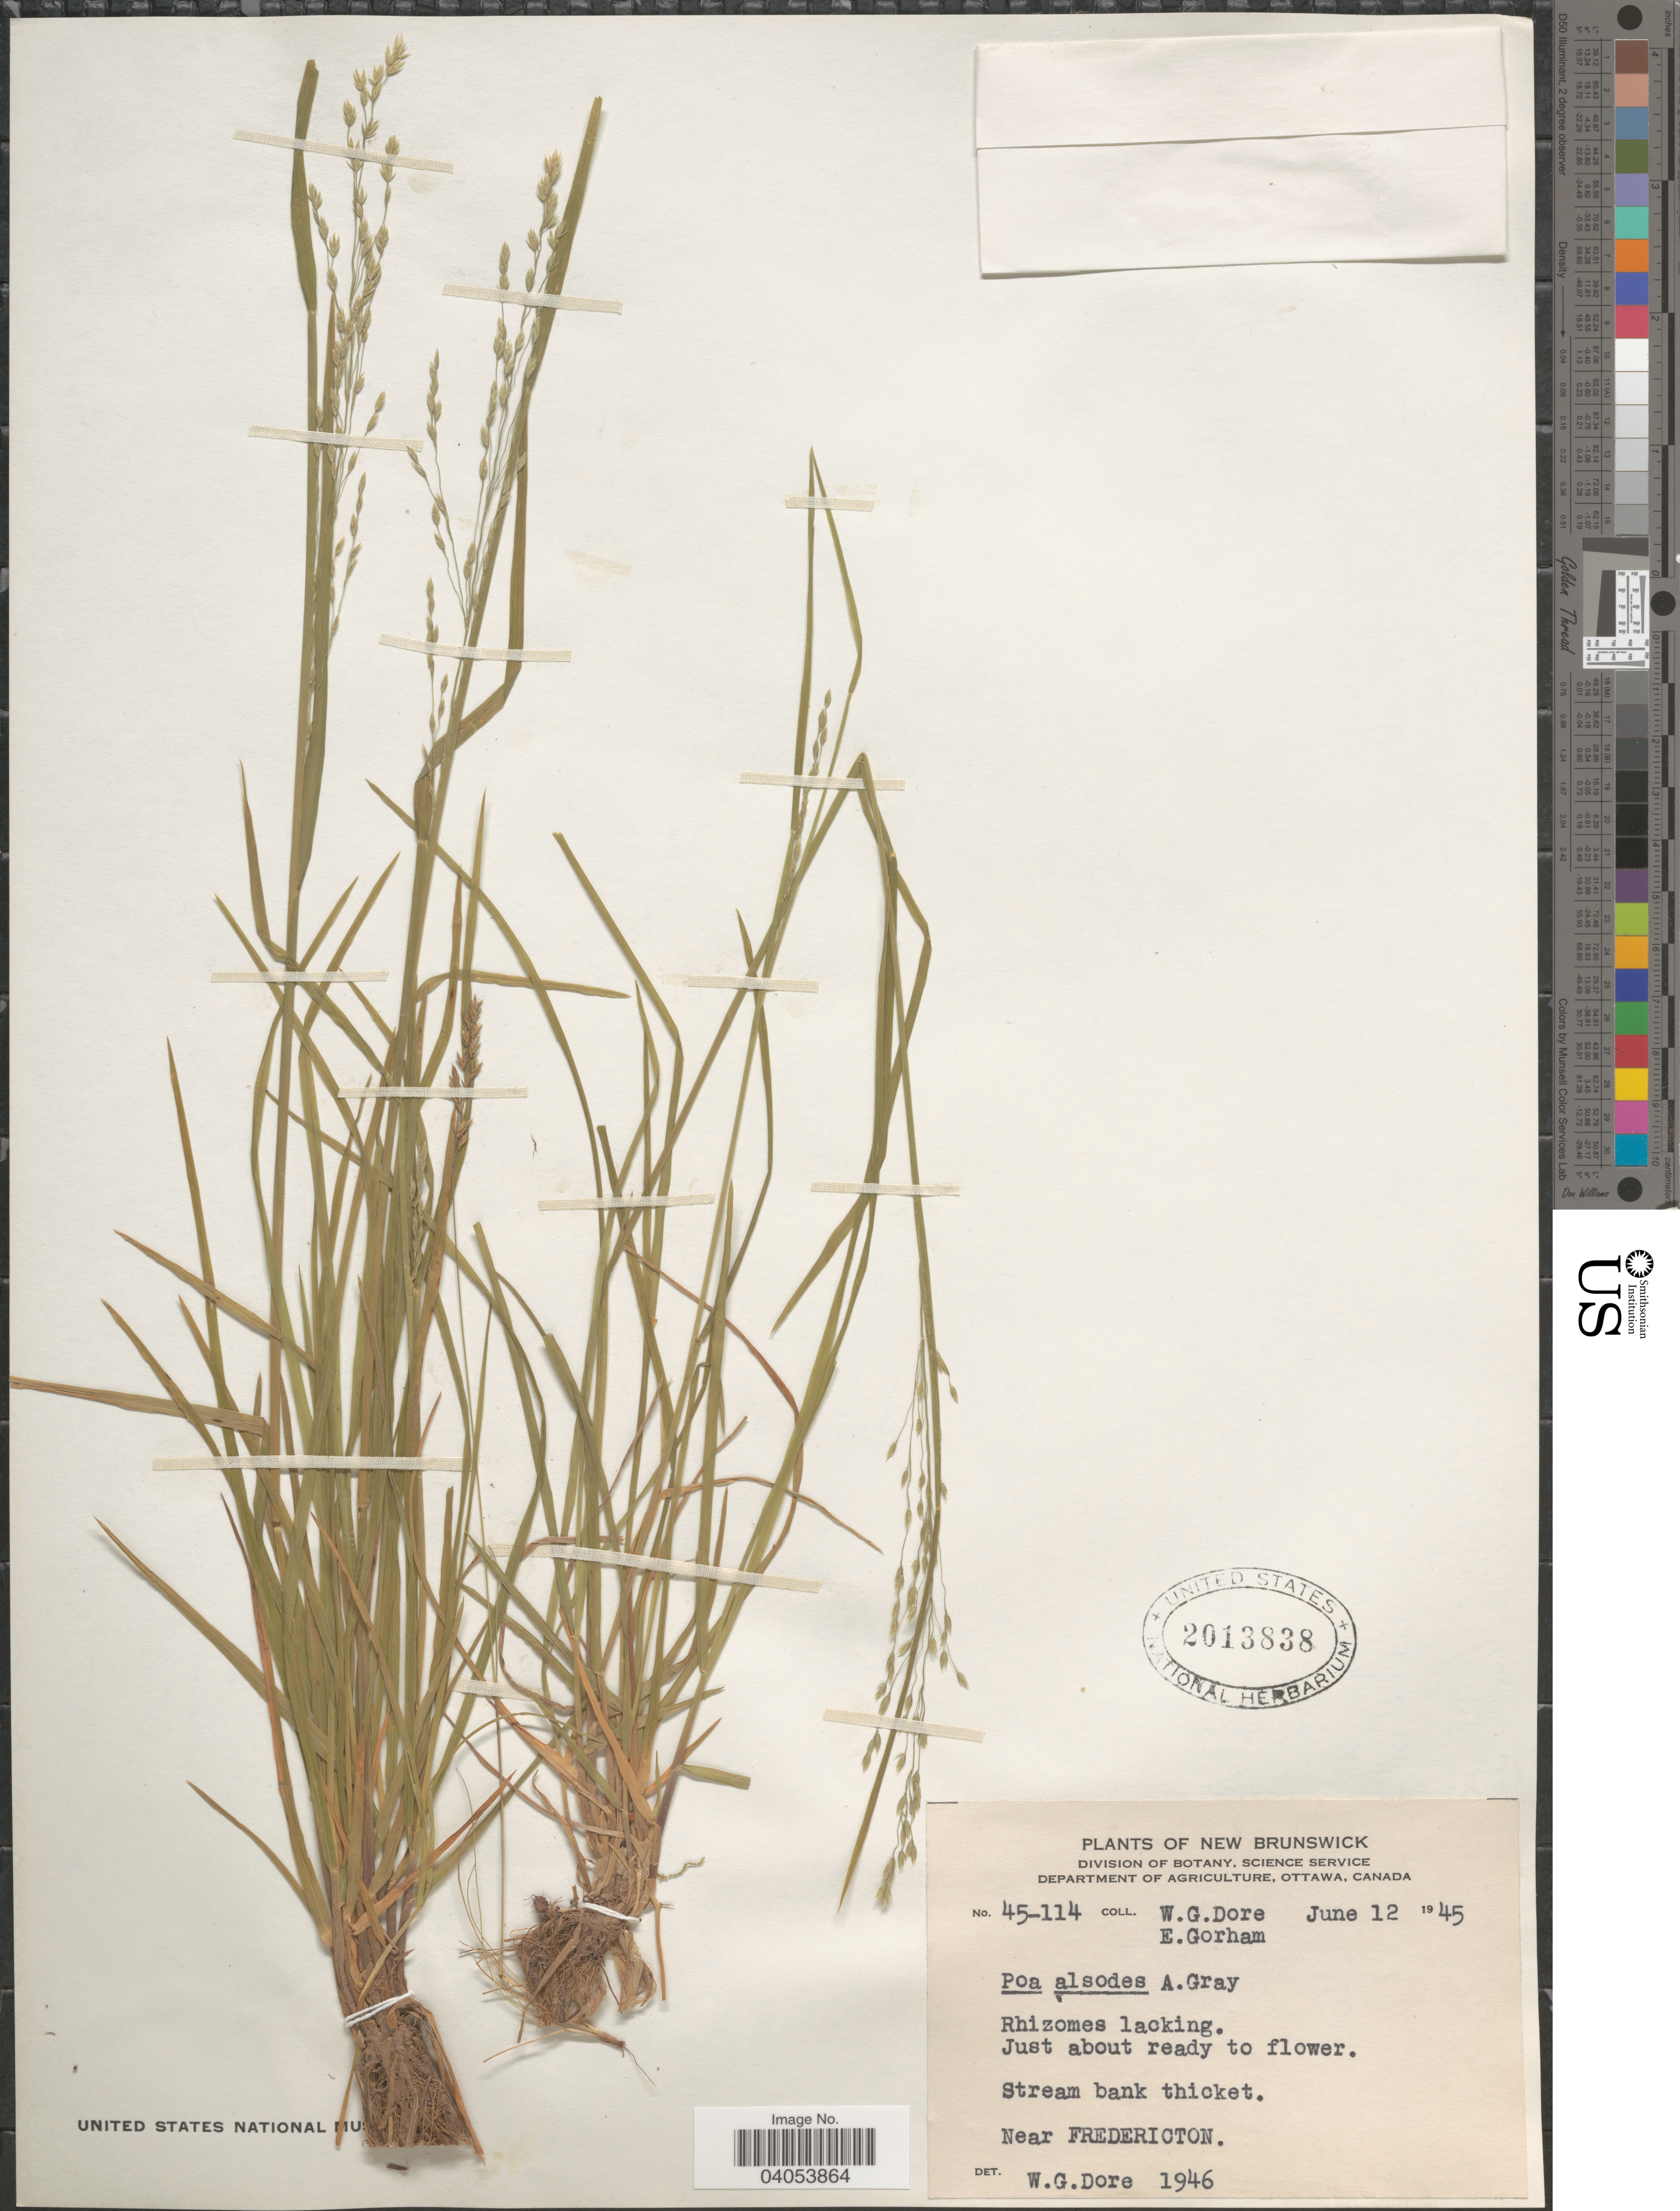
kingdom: Plantae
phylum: Tracheophyta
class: Liliopsida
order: Poales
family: Poaceae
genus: Poa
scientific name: Poa alsodes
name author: A. Gray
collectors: W. Dore & E. Gorham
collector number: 45-114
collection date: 1945-06-12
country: Canada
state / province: New Brunswick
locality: Near Fredericton.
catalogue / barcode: US 2013838